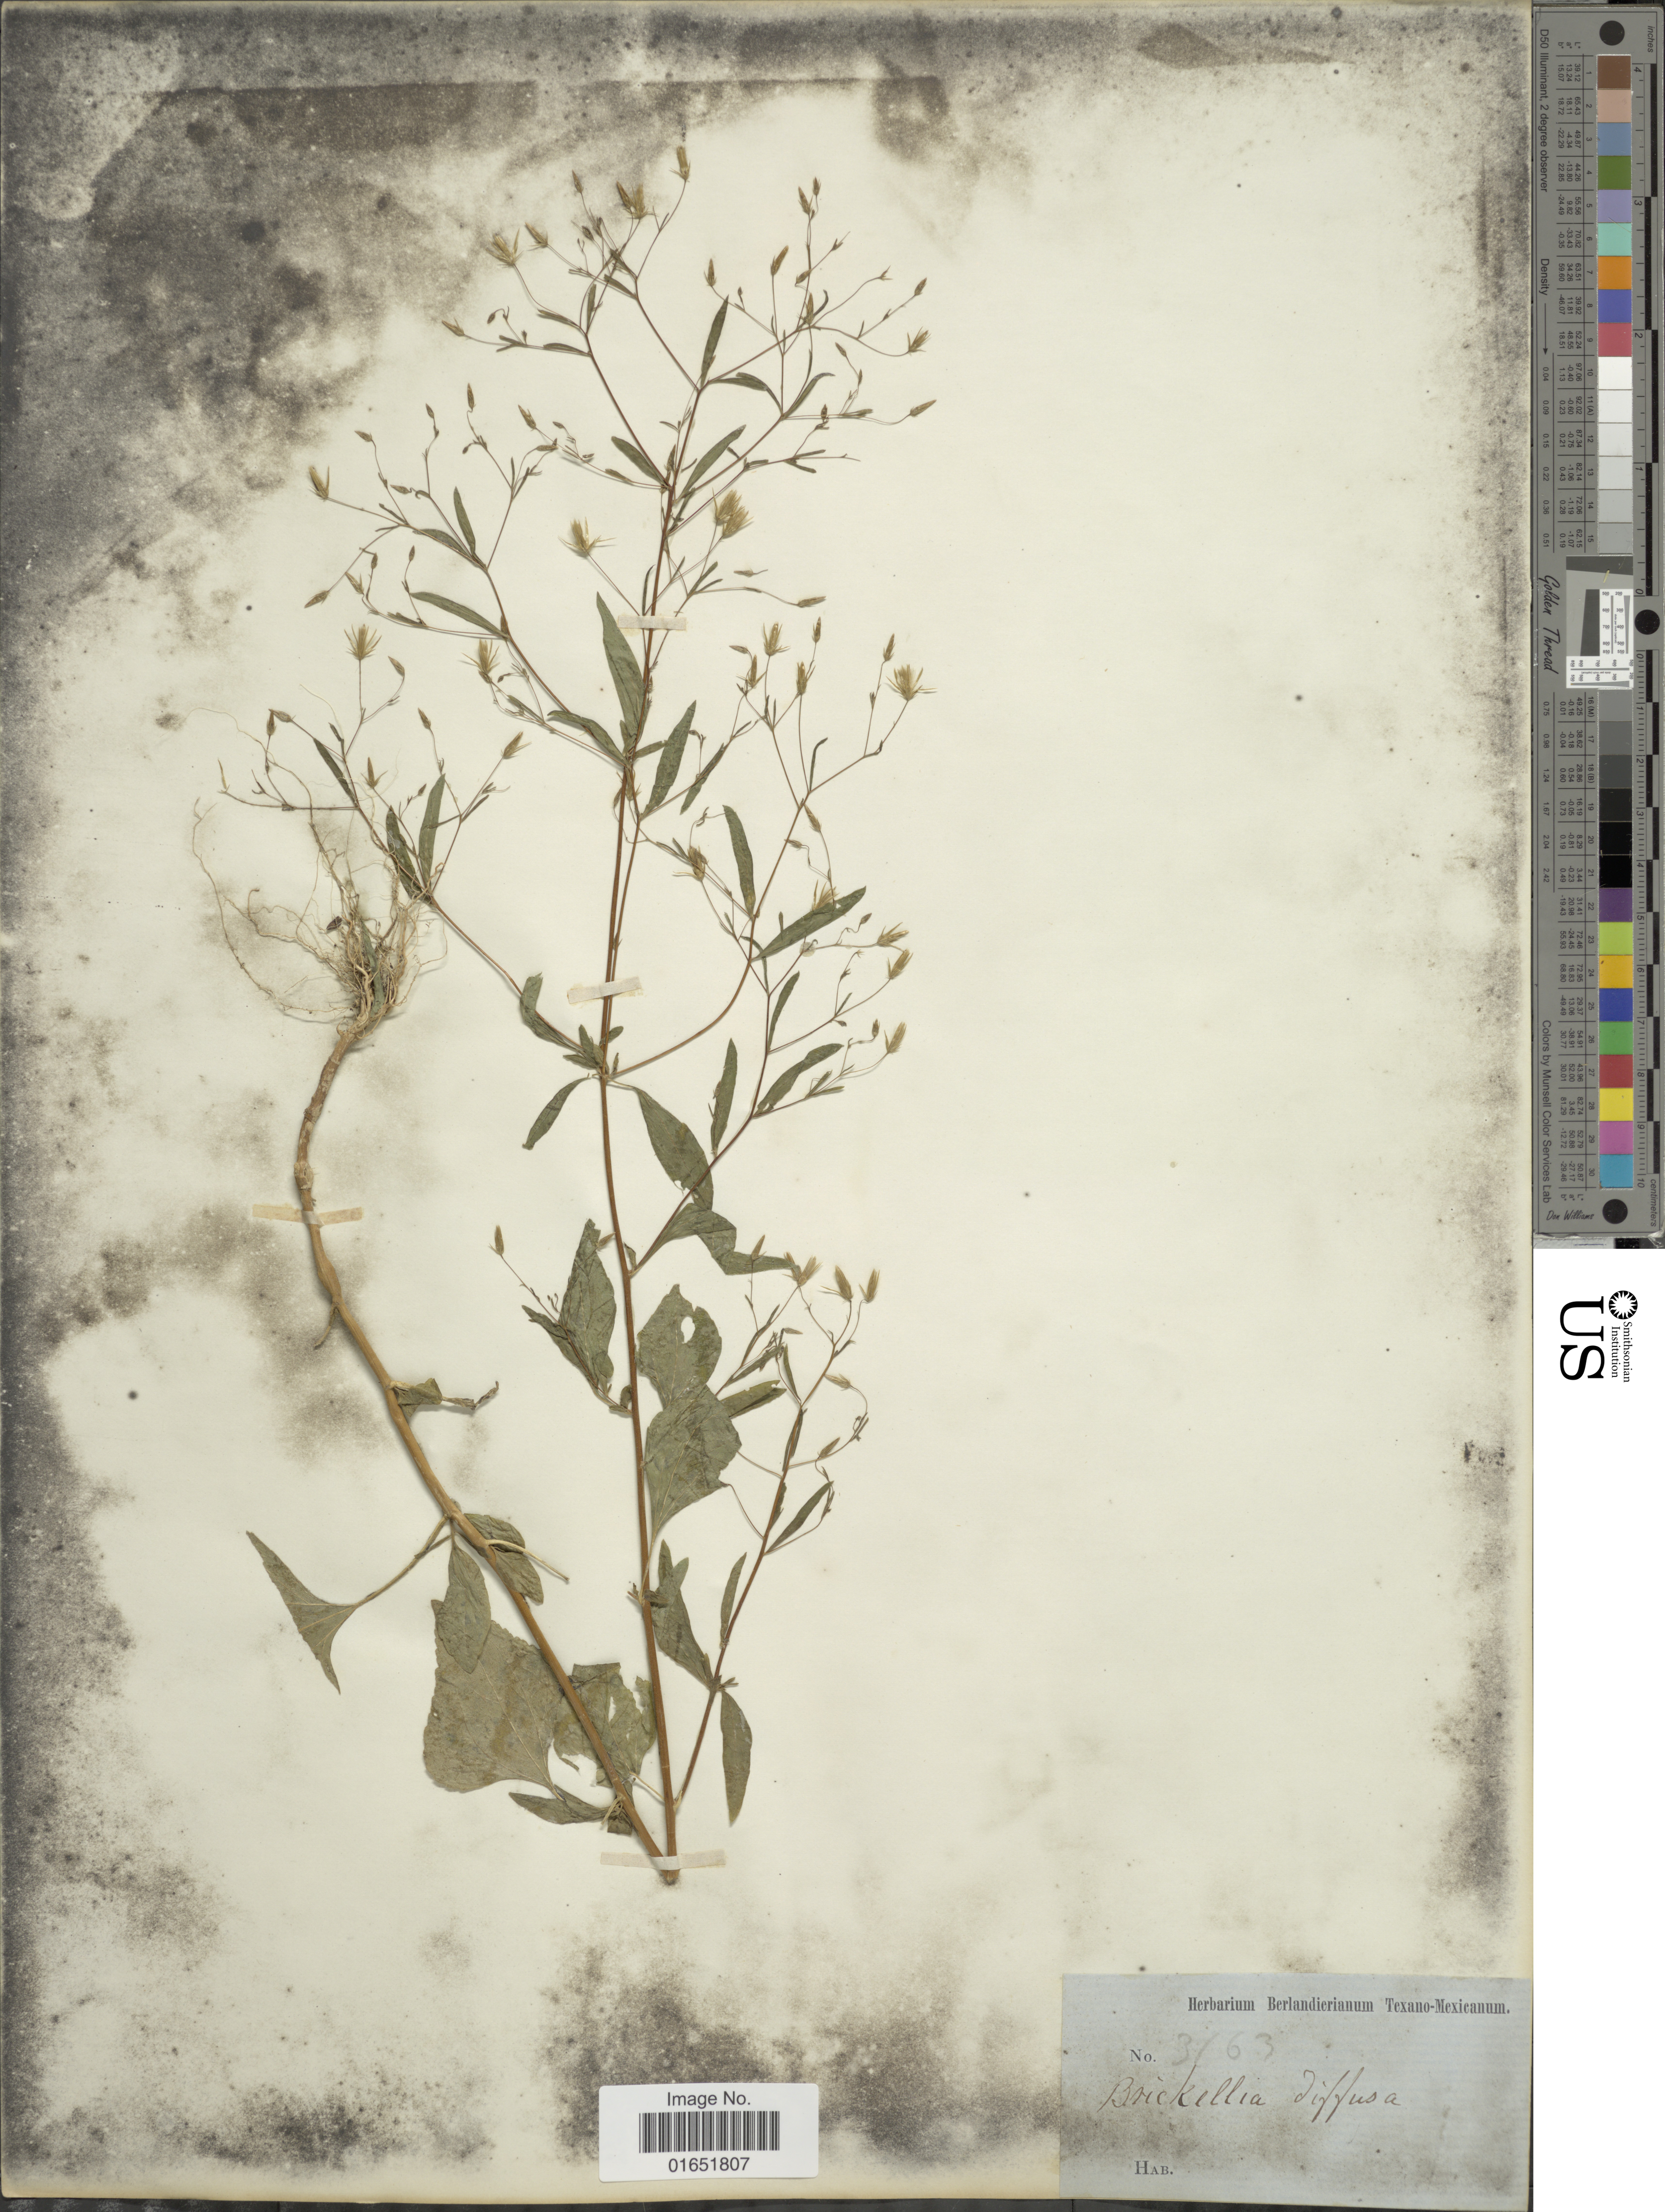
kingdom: Plantae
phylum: Tracheophyta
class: Magnoliopsida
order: Asterales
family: Asteraceae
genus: Brickellia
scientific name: Brickellia diffusa M.E. Jones, nom illeg.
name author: M.E. Jones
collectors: ex Herb. Berlandierianum Texano-Mexicanum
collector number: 3163